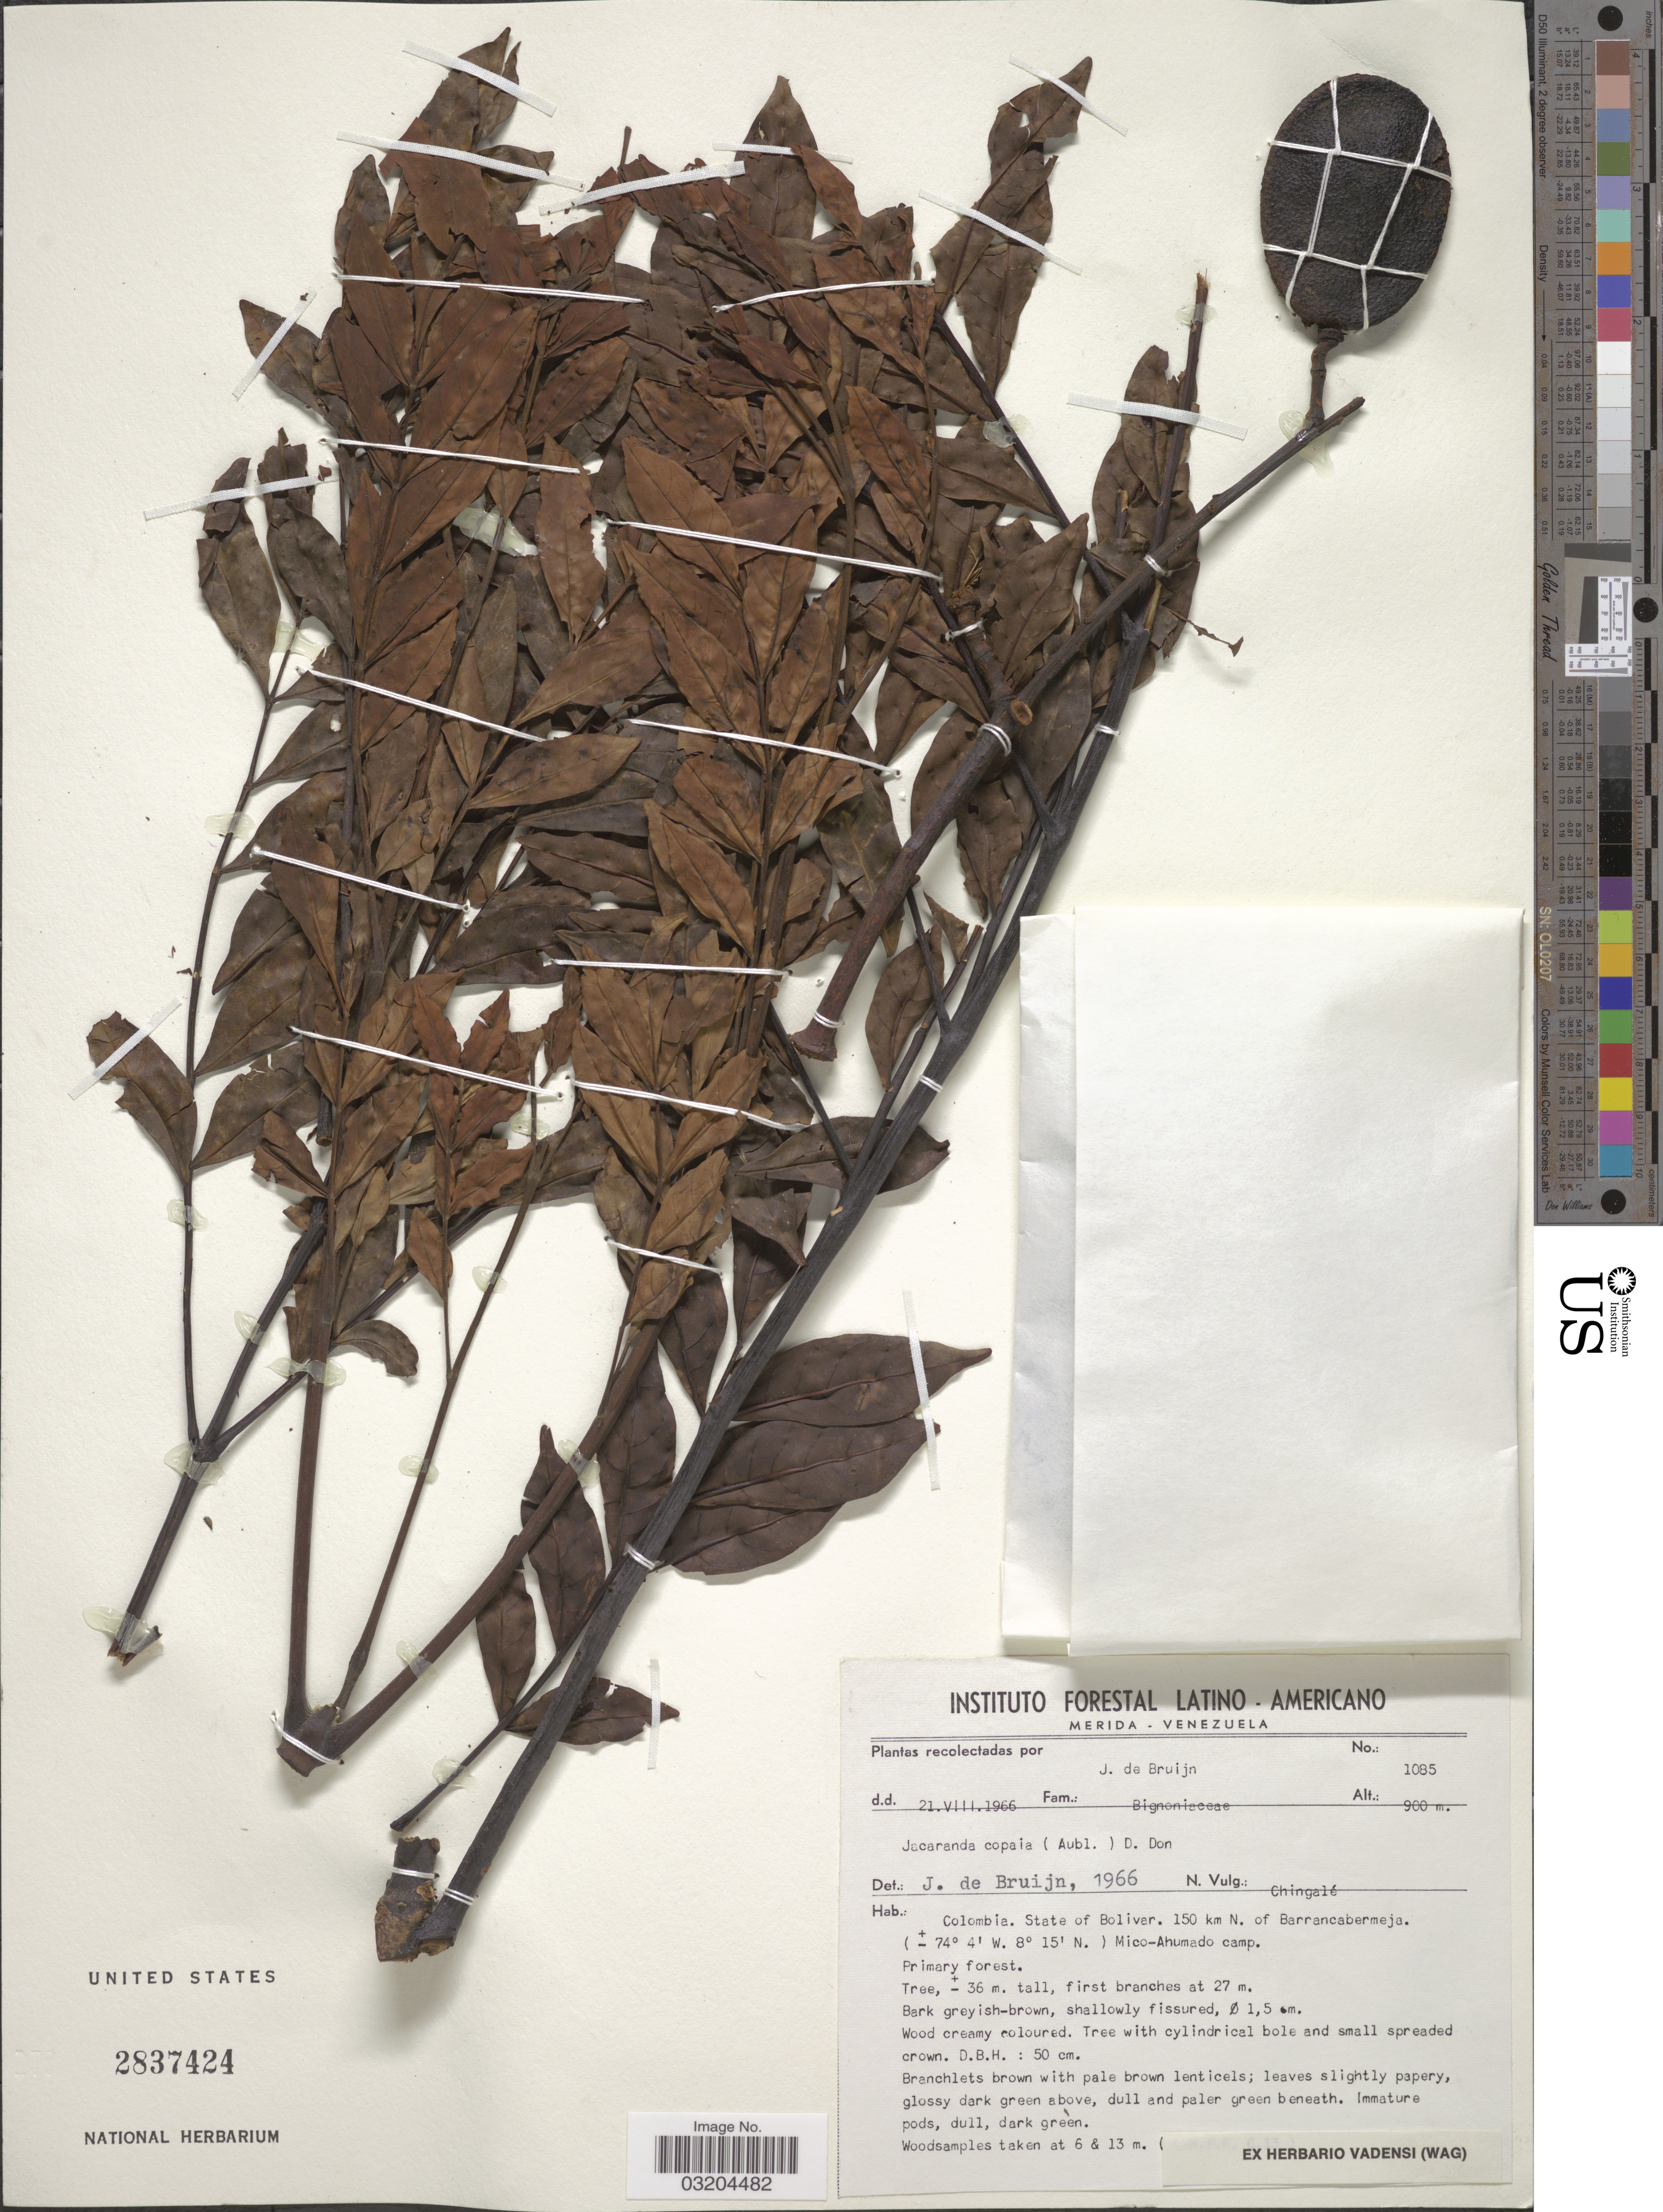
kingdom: Plantae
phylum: Tracheophyta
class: Magnoliopsida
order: Lamiales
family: Bignoniaceae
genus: Jacaranda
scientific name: Jacaranda copaia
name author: (Aubl.) D. Don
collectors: J. Bruijn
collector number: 1085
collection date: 1966-08-21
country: Colombia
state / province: Bolívar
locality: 150 km N. of Barrancabermeja. Mico-Ahumado camp.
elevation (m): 900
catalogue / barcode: US 2837424